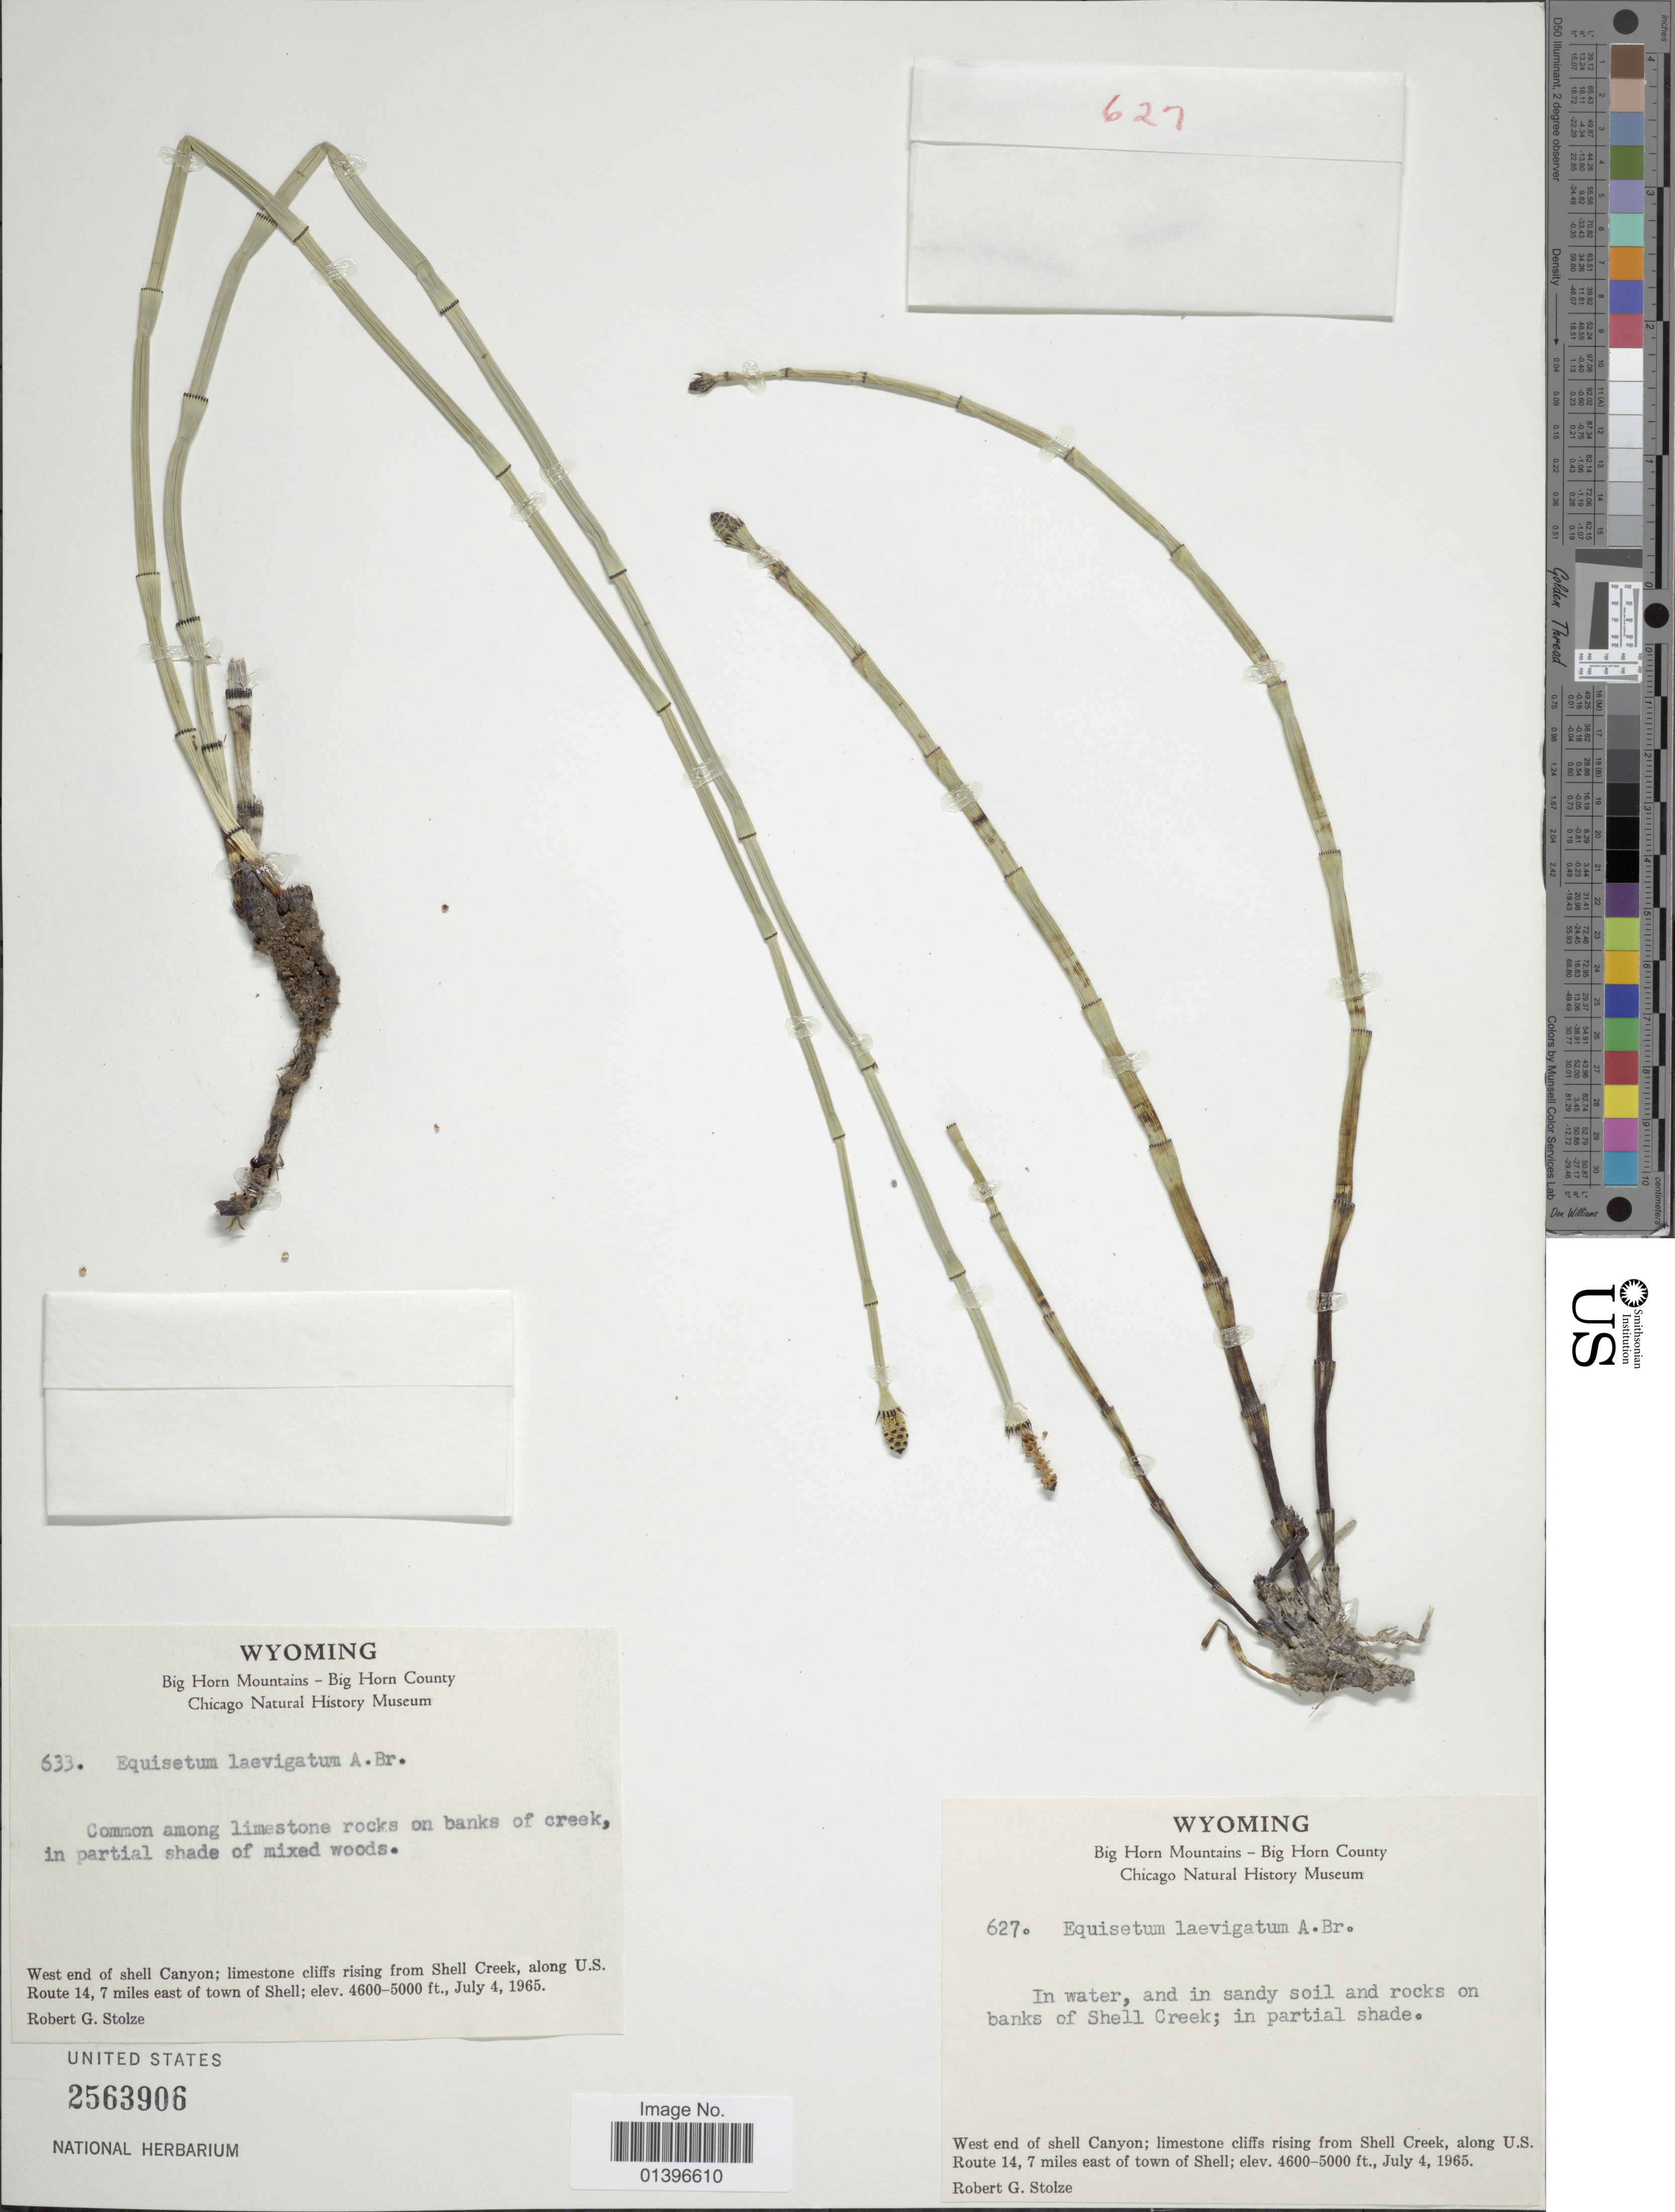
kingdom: Plantae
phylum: Tracheophyta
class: Polypodiopsida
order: Equisetales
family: Equisetaceae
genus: Equisetum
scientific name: Equisetum laevigatum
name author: A. Braun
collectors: R. G. Stolze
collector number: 633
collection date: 1965-07-04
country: United States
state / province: Wyoming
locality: Big Horn Mountains - Big Horn County. West end of shell Canyon; limestone cliffs rising from Shell Creek, along U.S. Route 14,7 miles east of town of Shell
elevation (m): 1402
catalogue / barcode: US 2563906